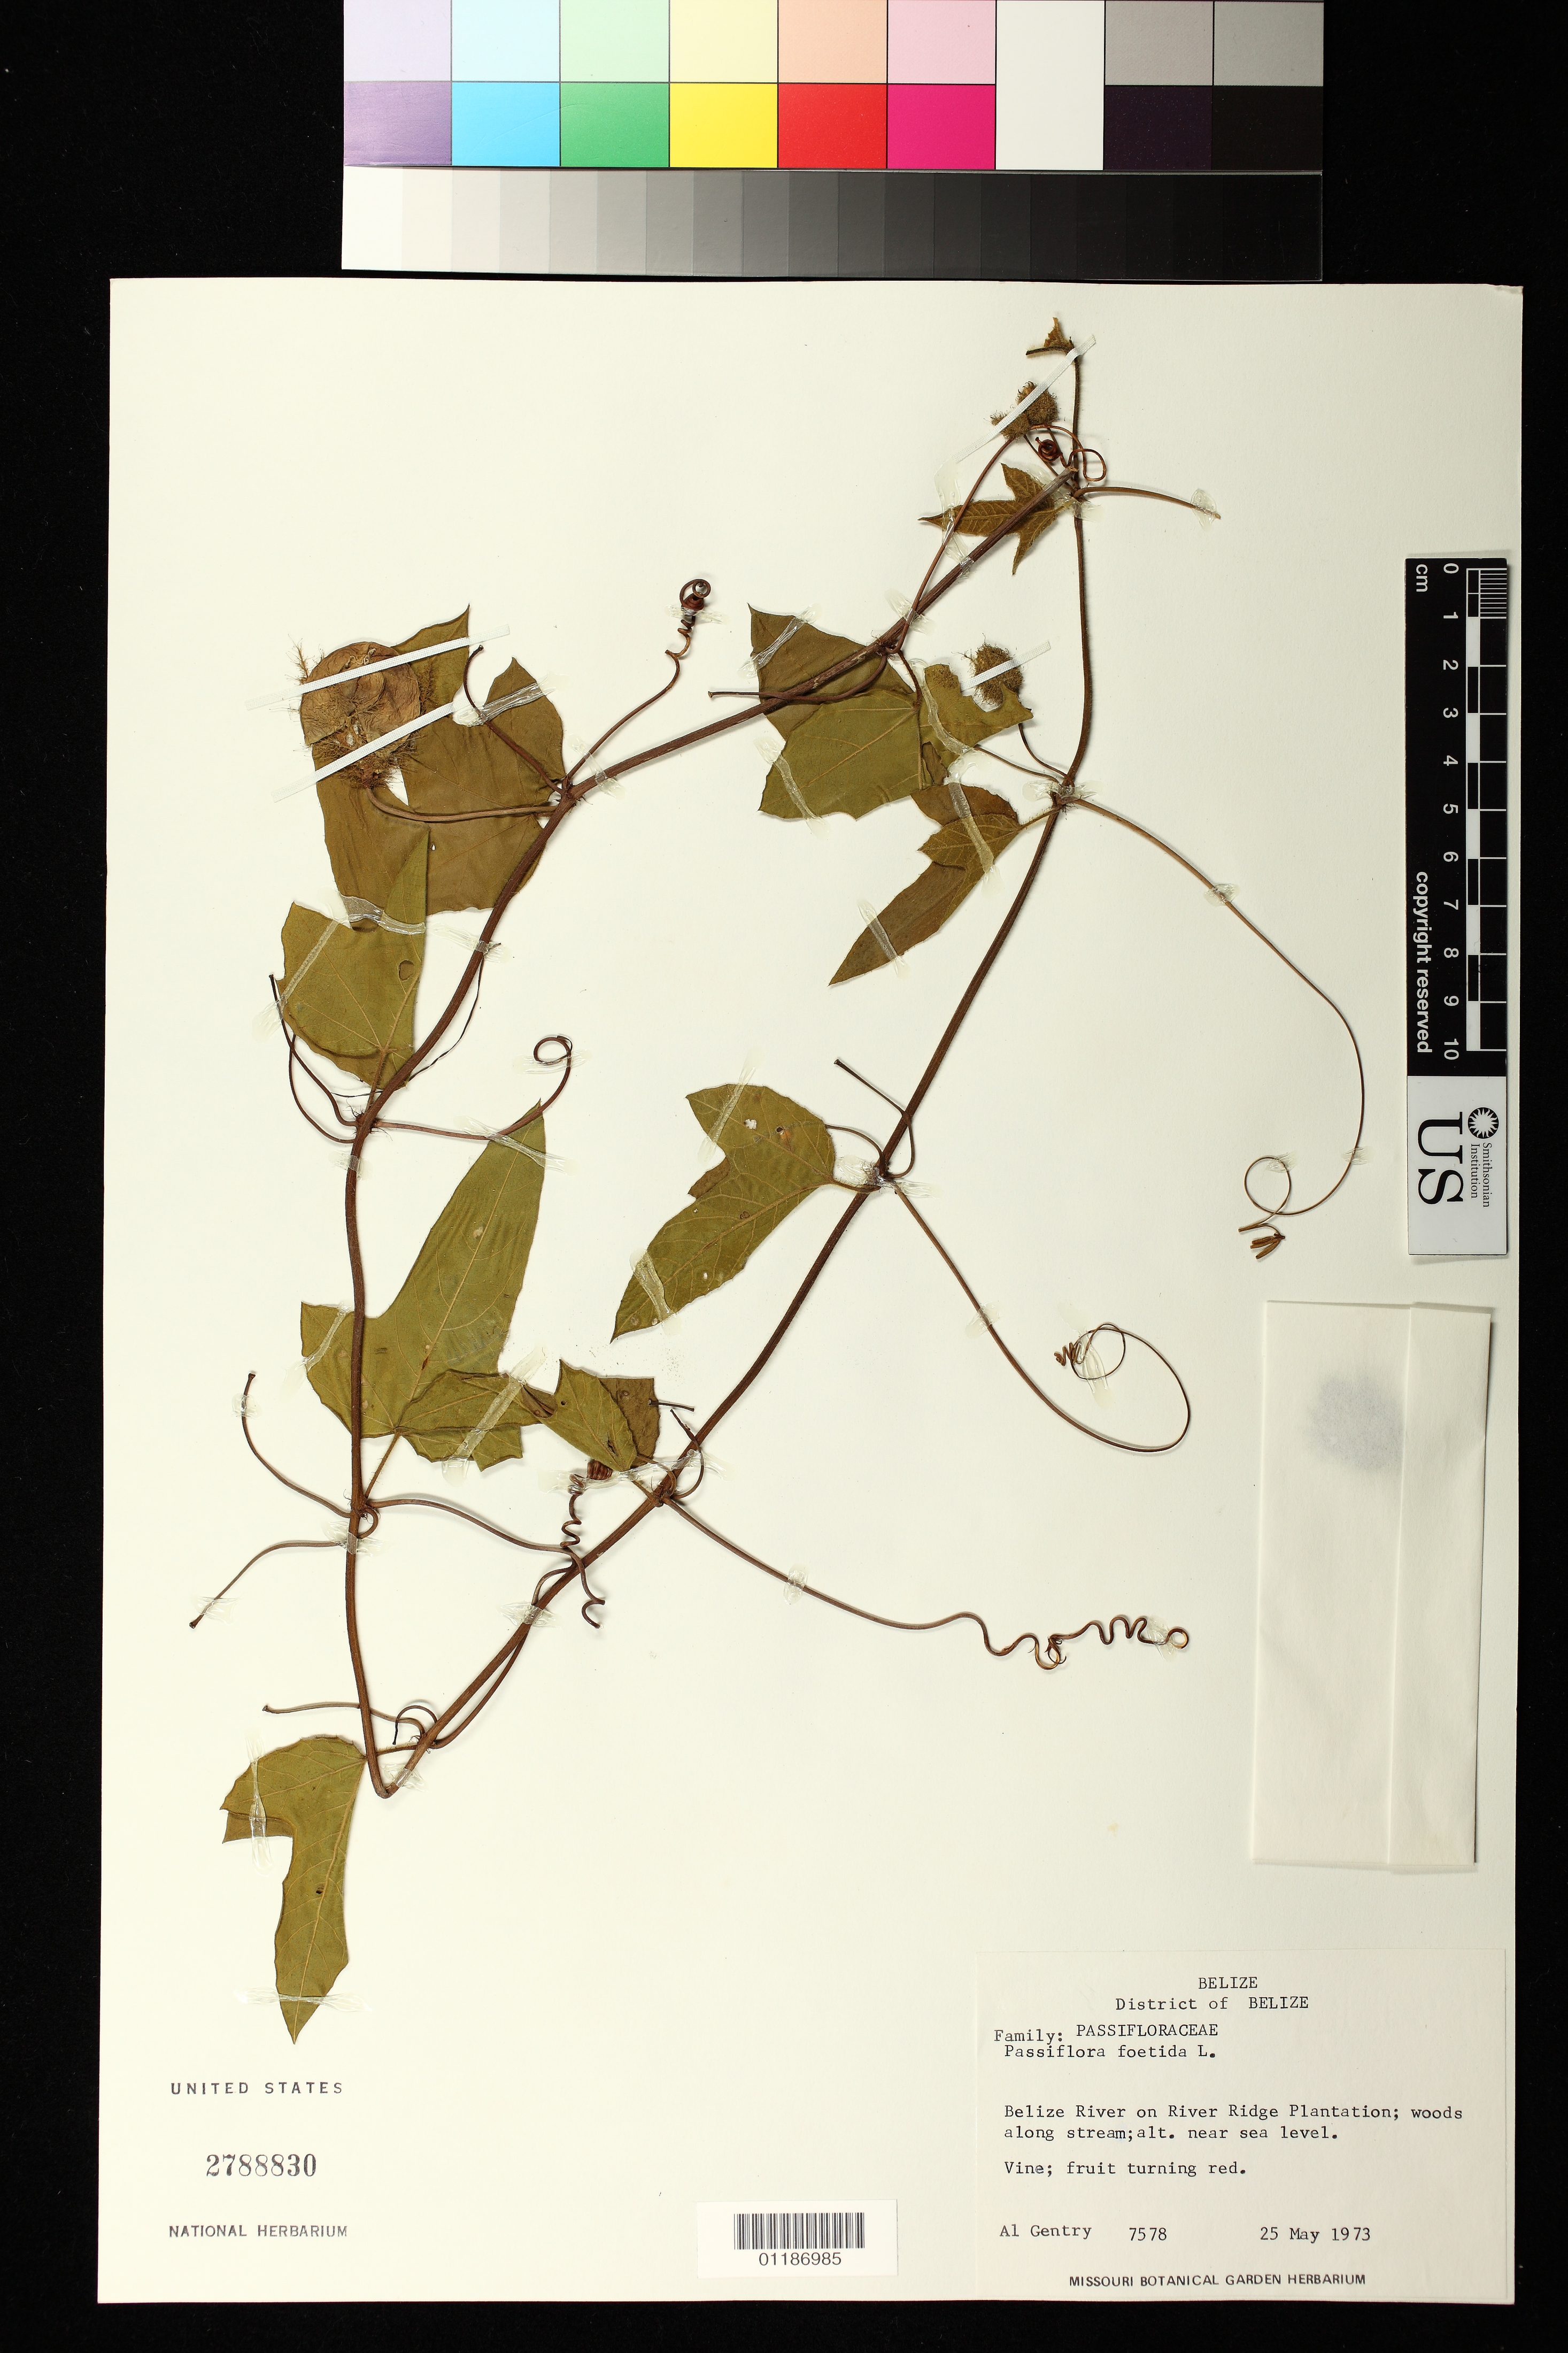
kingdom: Plantae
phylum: Tracheophyta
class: Magnoliopsida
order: Malpighiales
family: Passifloraceae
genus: Passiflora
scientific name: Passiflora foetida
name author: L.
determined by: Svoboda, Harlan T., (NA), US Department of Agriculture (UNITED STATES)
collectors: A. H. Gentry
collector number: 7578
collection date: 1973-05-25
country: Belize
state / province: Belize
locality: Belize River on River Ridge Plantation; woods along stream.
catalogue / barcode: US 2788830